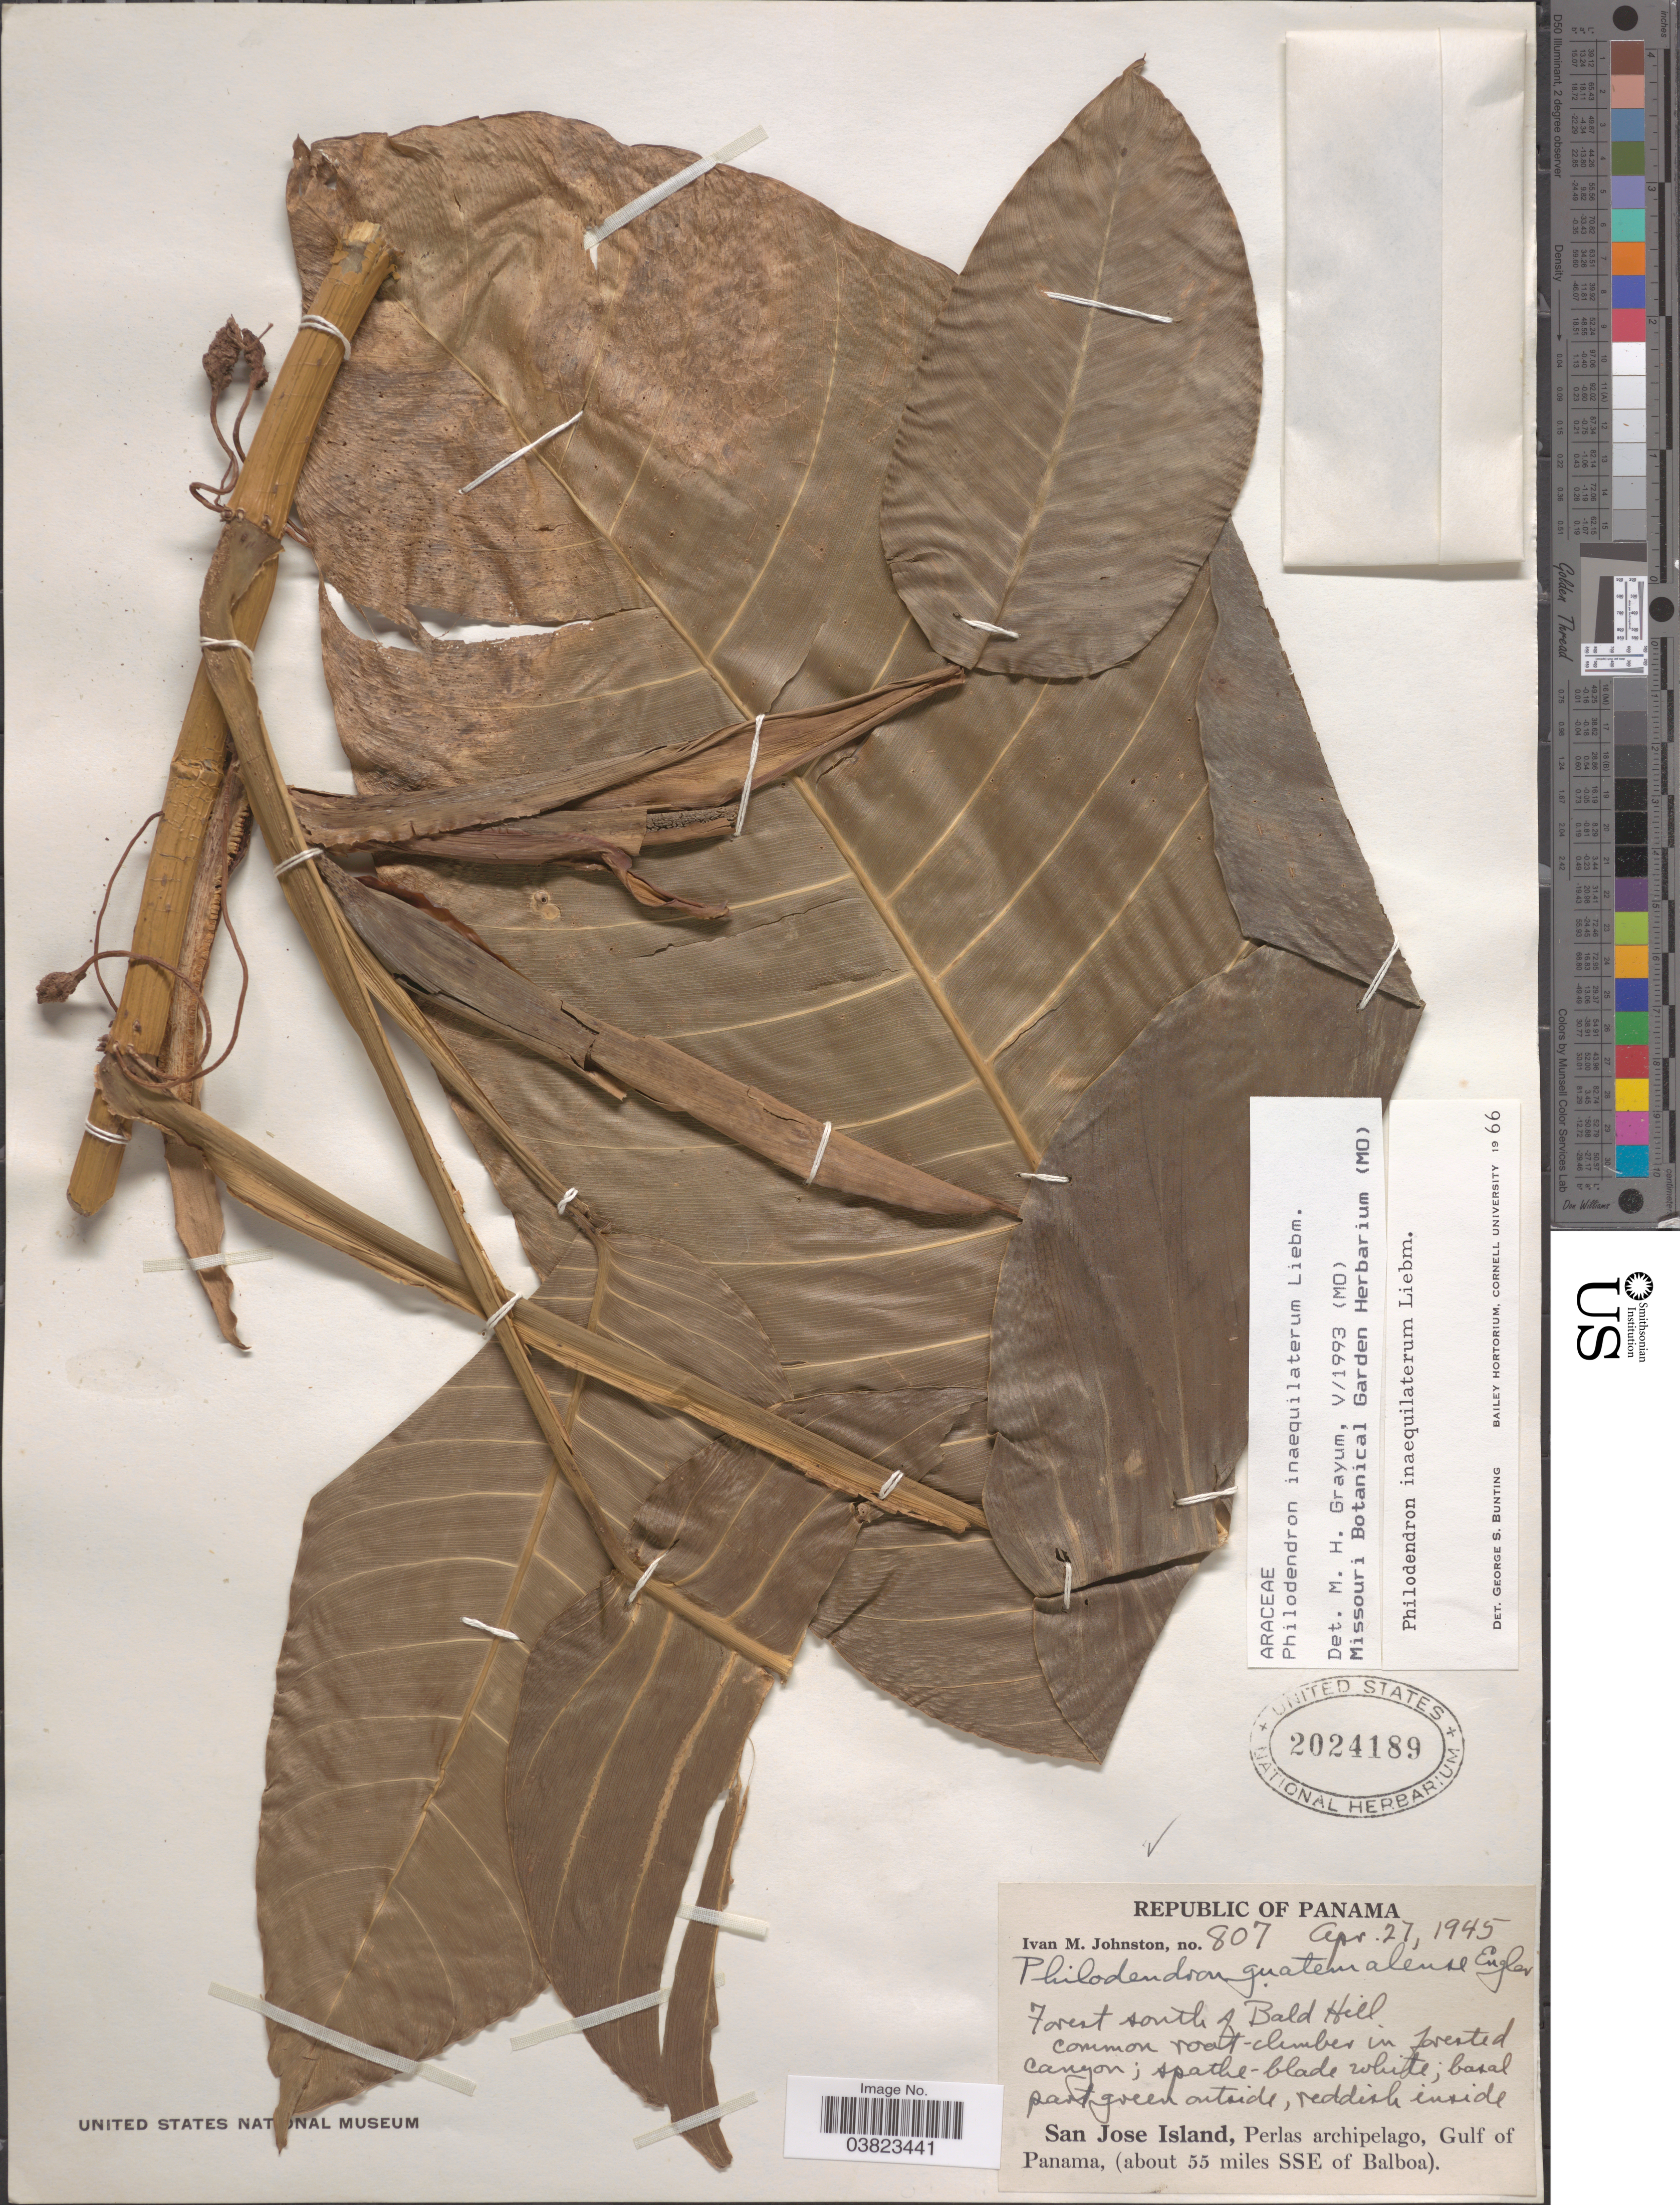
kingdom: Plantae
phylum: Tracheophyta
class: Liliopsida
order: Alismatales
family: Araceae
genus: Philodendron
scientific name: Philodendron inaequilaterum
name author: Liebm.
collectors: I.M. Johnston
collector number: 807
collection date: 1945-04-27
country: Panama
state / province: Panamá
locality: San Jose Island, Perlas archipelago, Gulf of Panama, (about 55 miles SSE of Balboa).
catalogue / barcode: US 2024189